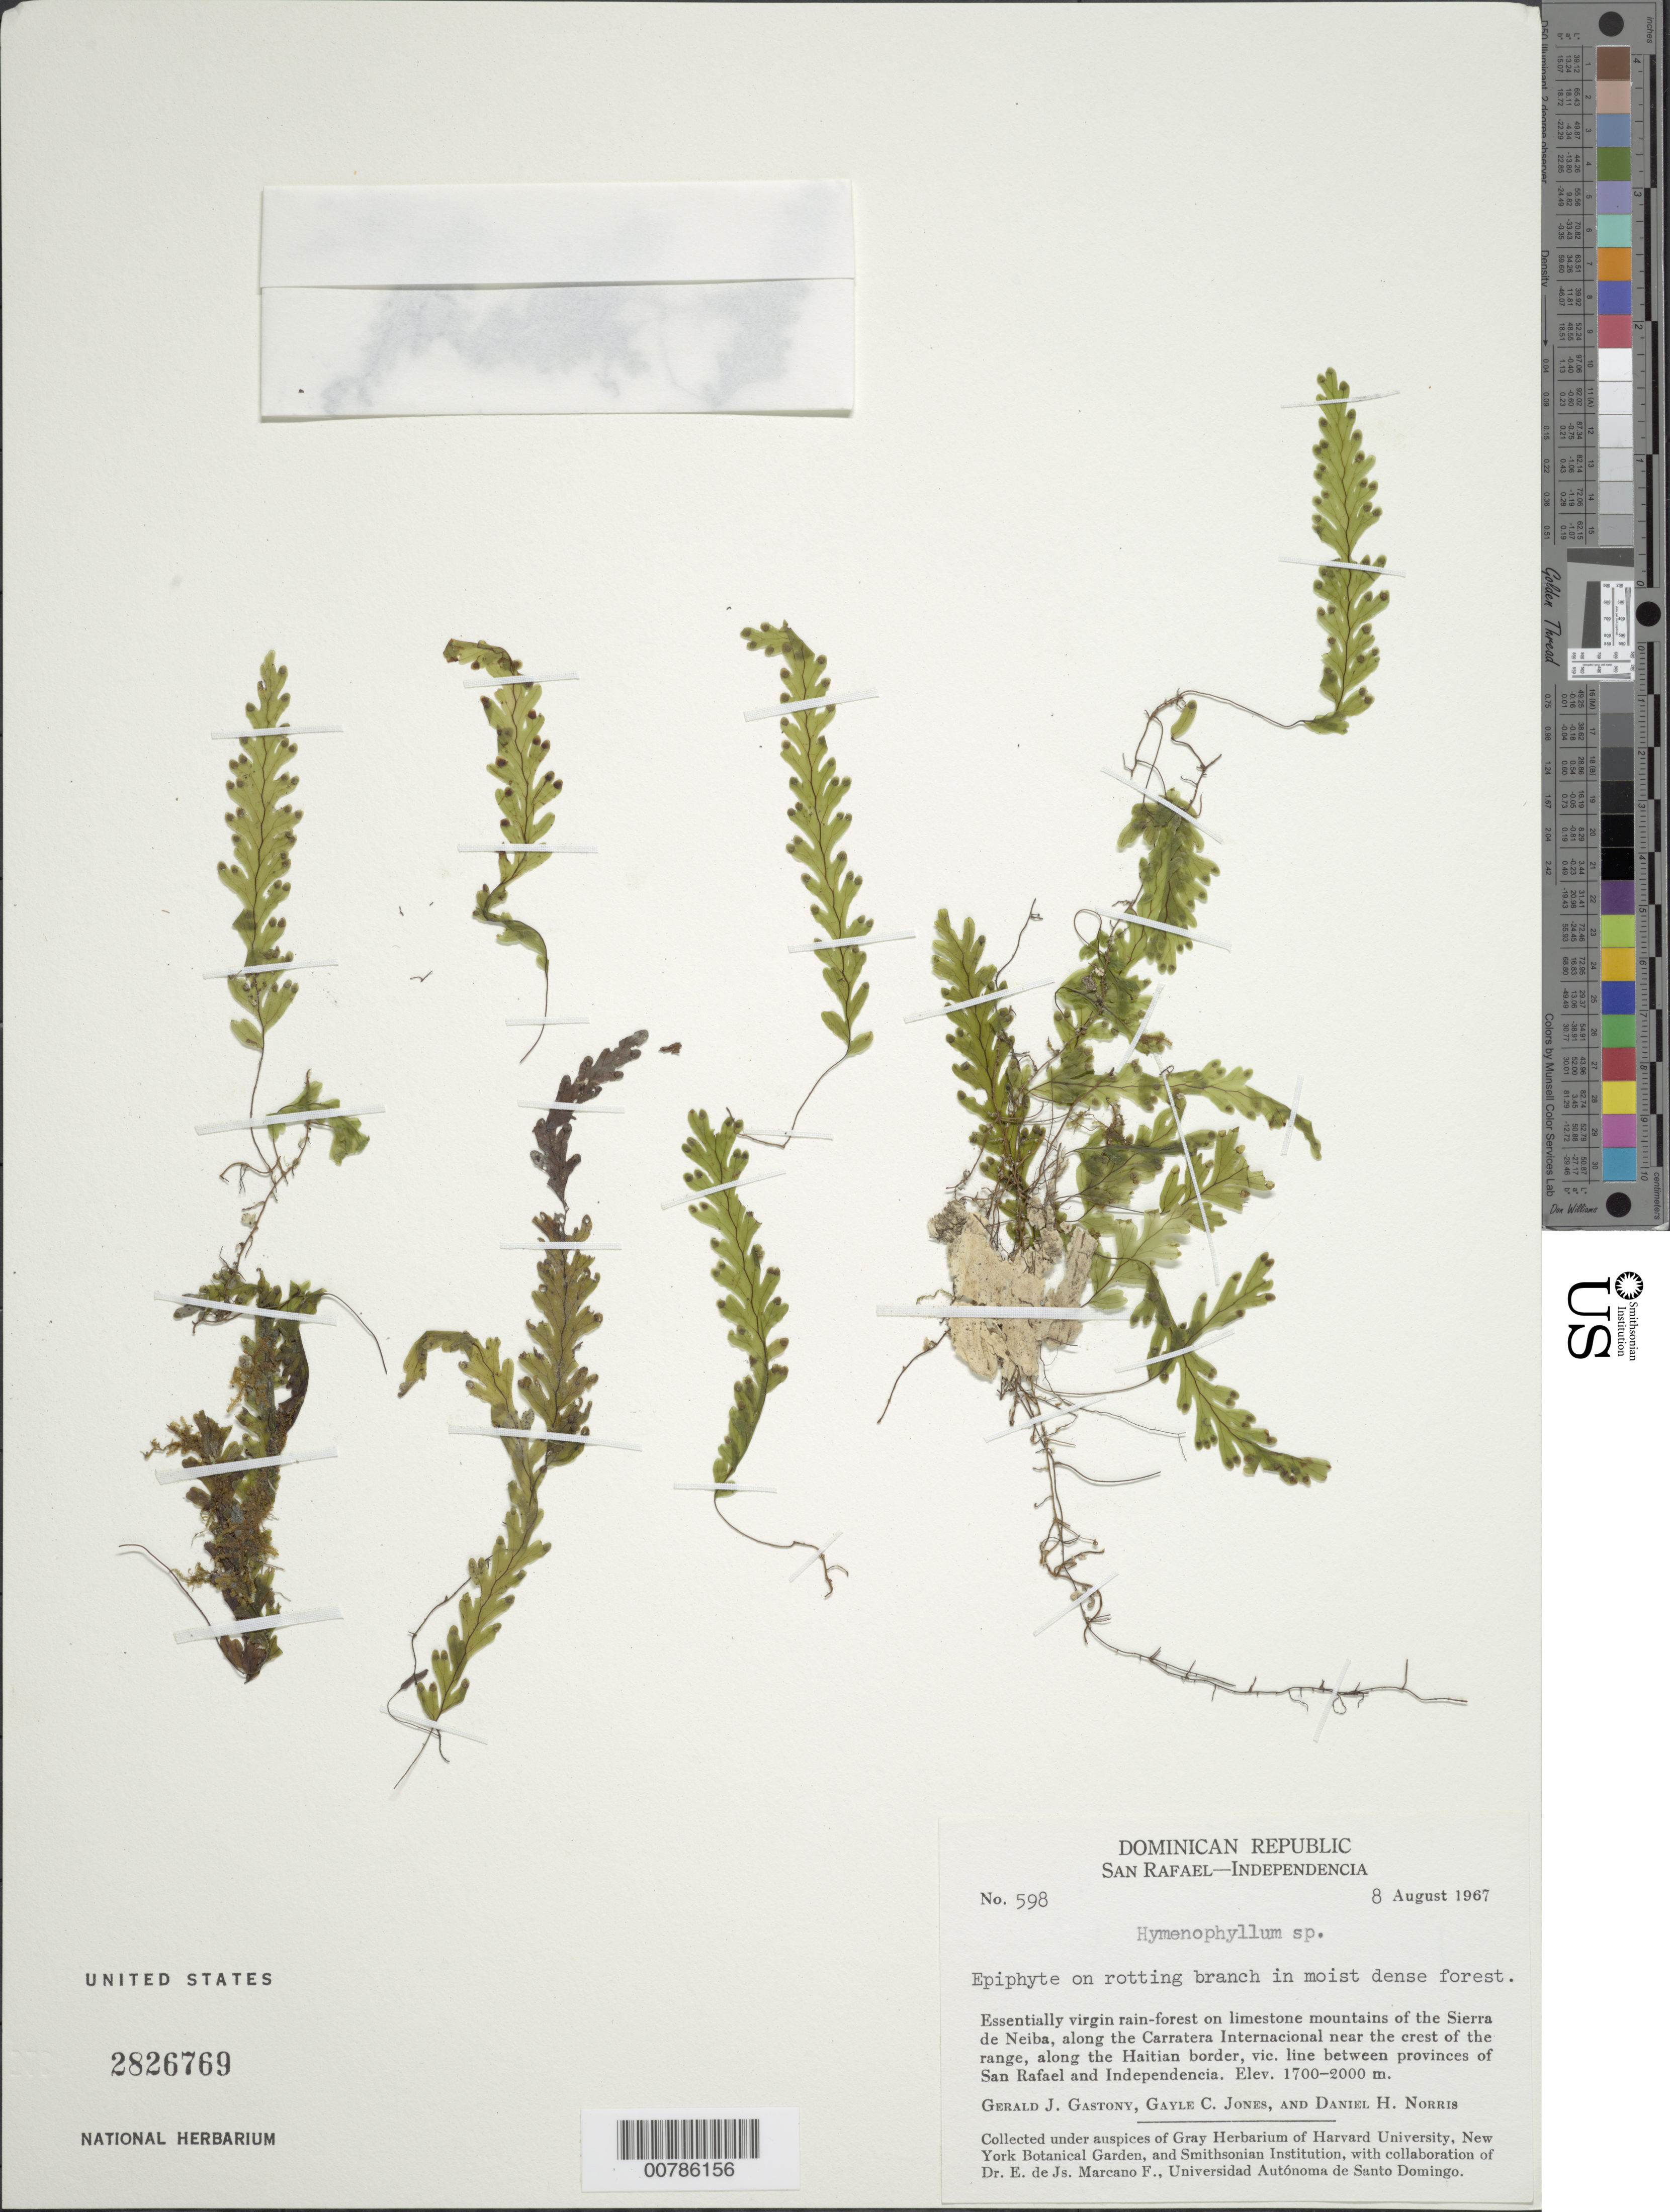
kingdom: Plantae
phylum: Tracheophyta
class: Polypodiopsida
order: Hymenophyllales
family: Hymenophyllaceae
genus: Hymenophyllum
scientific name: Hymenophyllum asplenioides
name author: (Sw.) Sw.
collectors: G. Gastony, G. C. Jones & D. H. Norris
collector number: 598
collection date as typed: Aug 1967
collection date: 1967-08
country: Dominican Republic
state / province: Elías Piña / Independencia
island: Hispaniola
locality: Sierra de Neiba, along Carratera Internacional, along Haitian border, vic line between provinces of San Rafael and Independencia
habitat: essentiall virgin rain forest on limestone mountains; on rotting branch in moist dense forest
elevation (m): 1700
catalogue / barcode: US 2826769